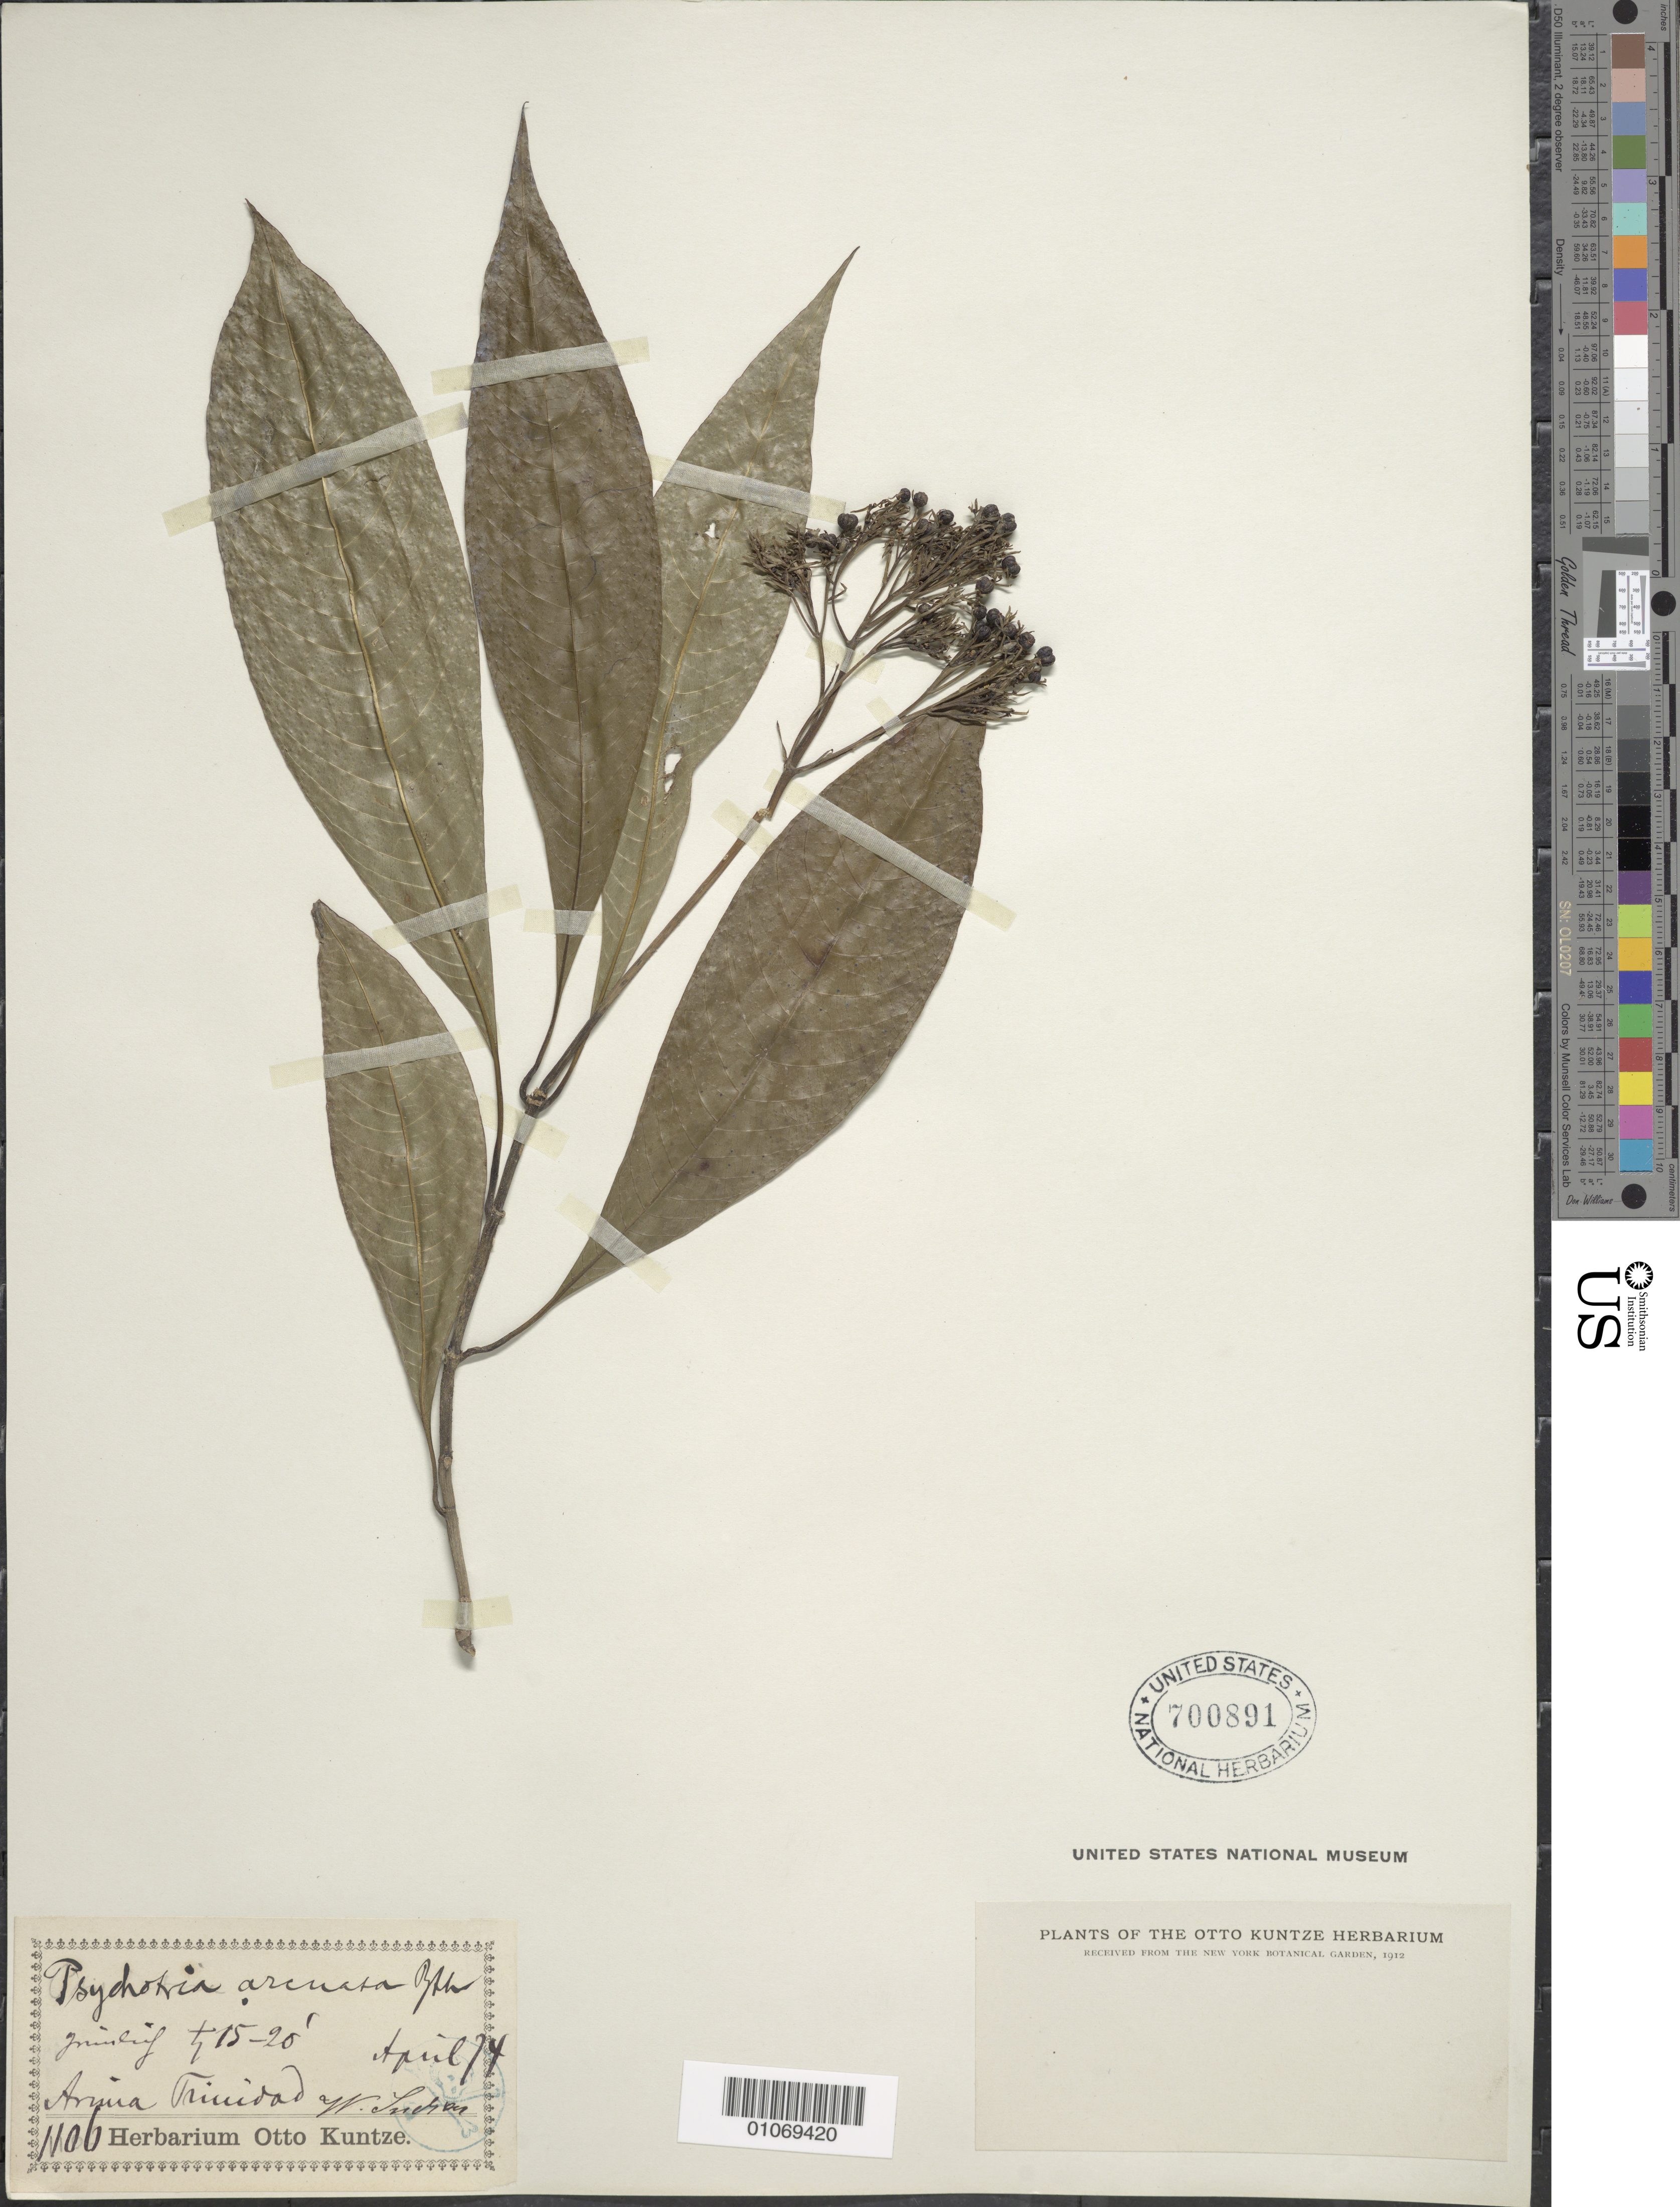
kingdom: Plantae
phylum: Tracheophyta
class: Magnoliopsida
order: Gentianales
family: Rubiaceae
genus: Psychotria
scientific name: Psychotria capitata subsp. amplifolia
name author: (Raeusch.) Steyerm.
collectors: C.E.O. Kuntze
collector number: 1106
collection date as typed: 01 Apr 1874 to 30 Apr 1874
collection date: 1874-04-01/1874-04-30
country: Trinidad and Tobago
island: Trinidad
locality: Arima.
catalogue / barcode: US 700891